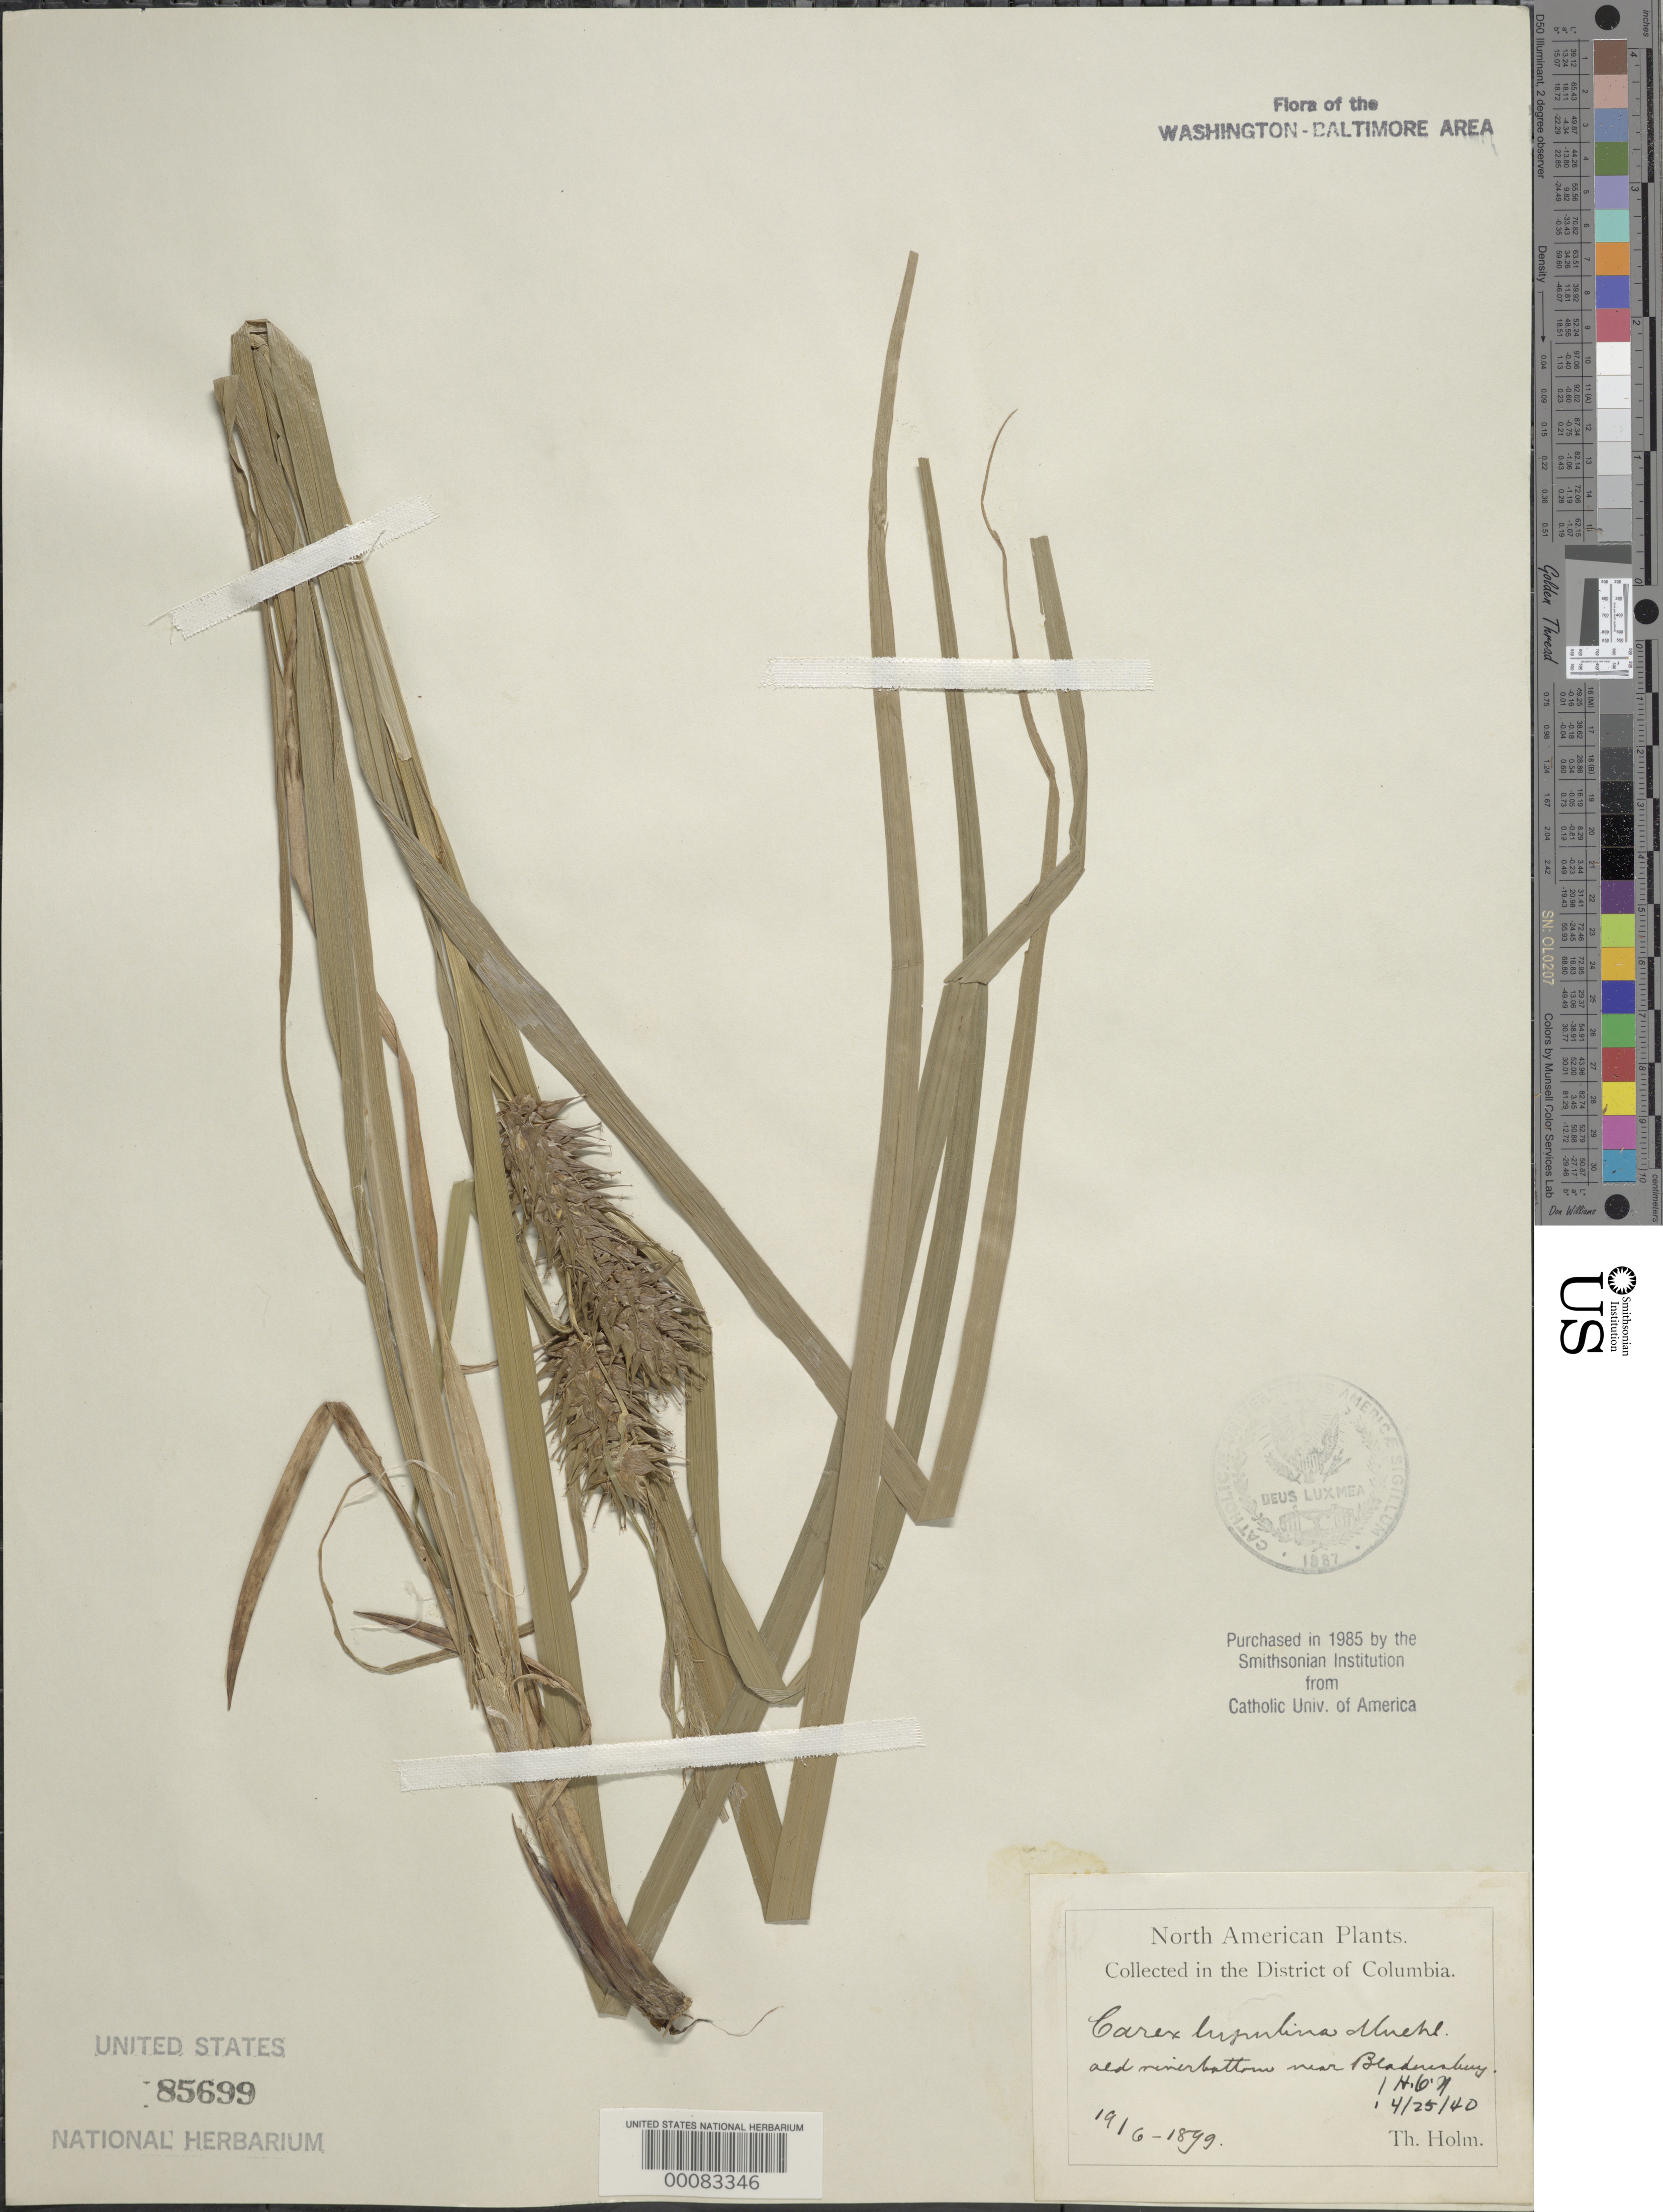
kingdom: Plantae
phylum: Tracheophyta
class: Liliopsida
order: Poales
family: Cyperaceae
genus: Carex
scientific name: Carex lupulina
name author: Muhl. ex Willd.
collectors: T. Holm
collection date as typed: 19 Jun 1899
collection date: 1899-06-19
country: United States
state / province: Maryland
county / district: Prince George's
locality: Near Bladensburg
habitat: Old river bottom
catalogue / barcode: US 85699